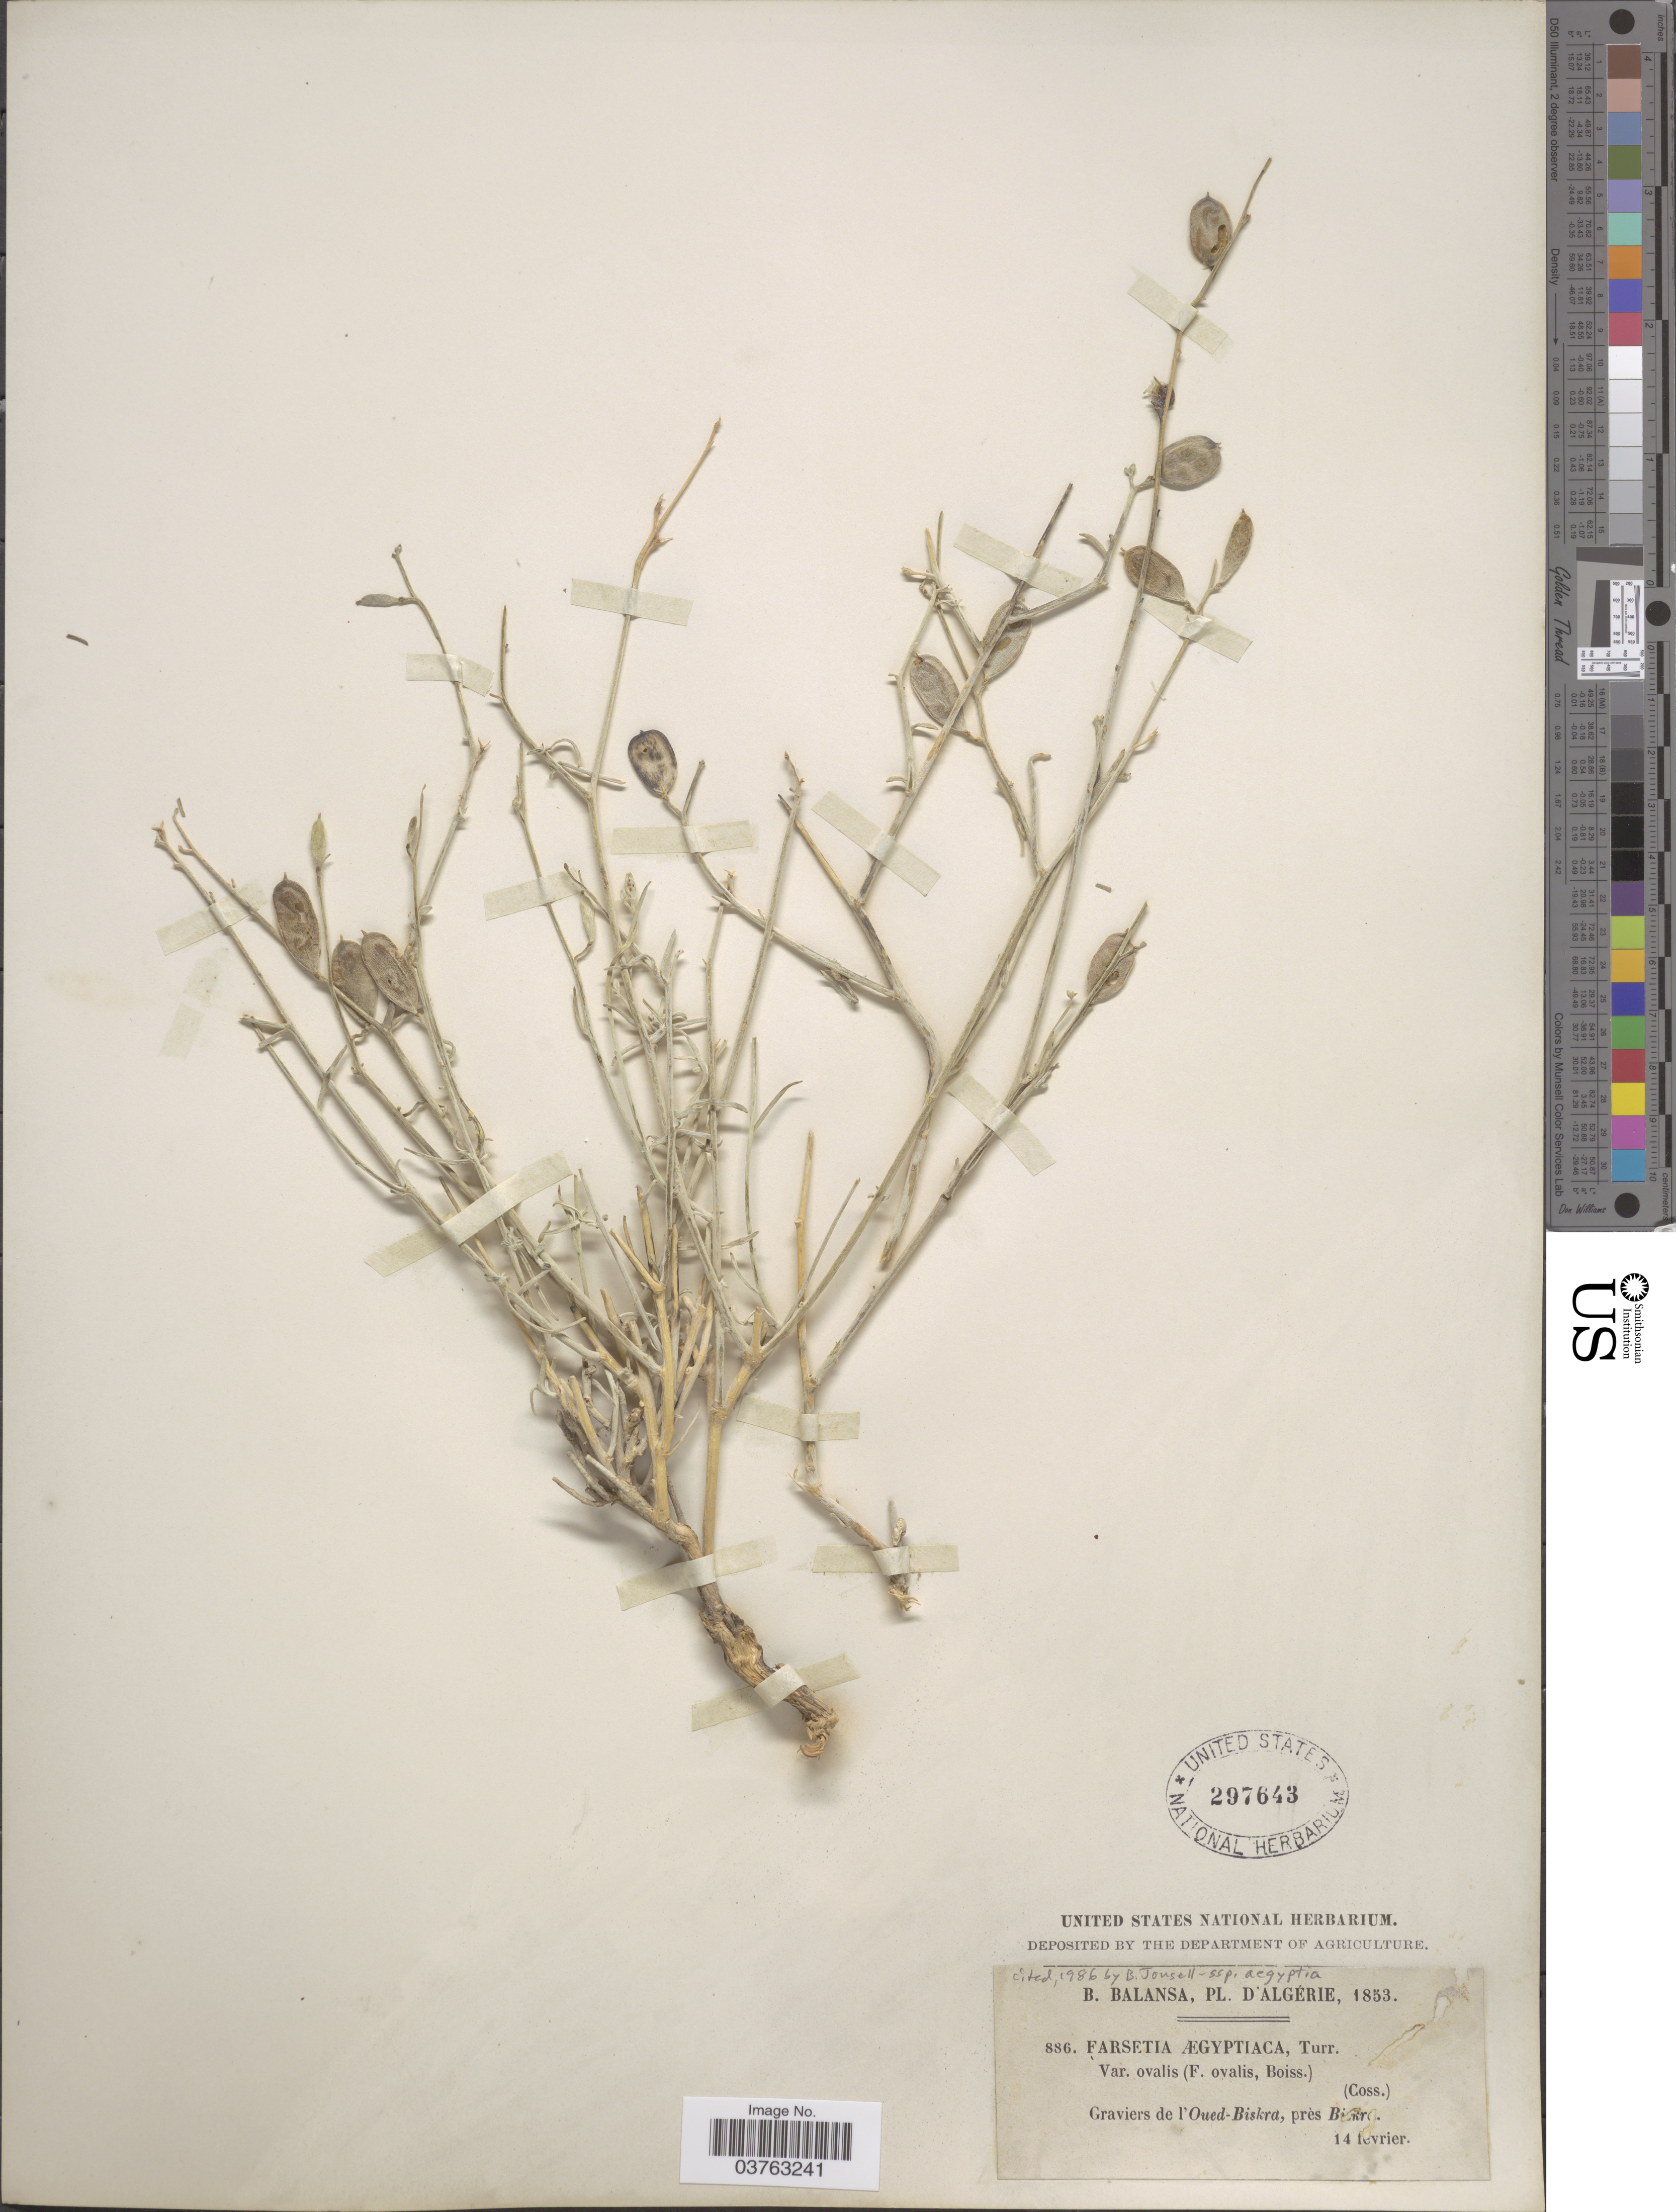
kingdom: Plantae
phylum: Tracheophyta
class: Magnoliopsida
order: Brassicales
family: Brassicaceae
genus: Farsetia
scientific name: Farsetia aegyptia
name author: Turra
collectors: B. Balansa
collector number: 886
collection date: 1853-02-14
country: Algeria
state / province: Biskra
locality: D'Algérie. Graviers de l'Oued-Biskra, près Biskra.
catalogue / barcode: US 297643